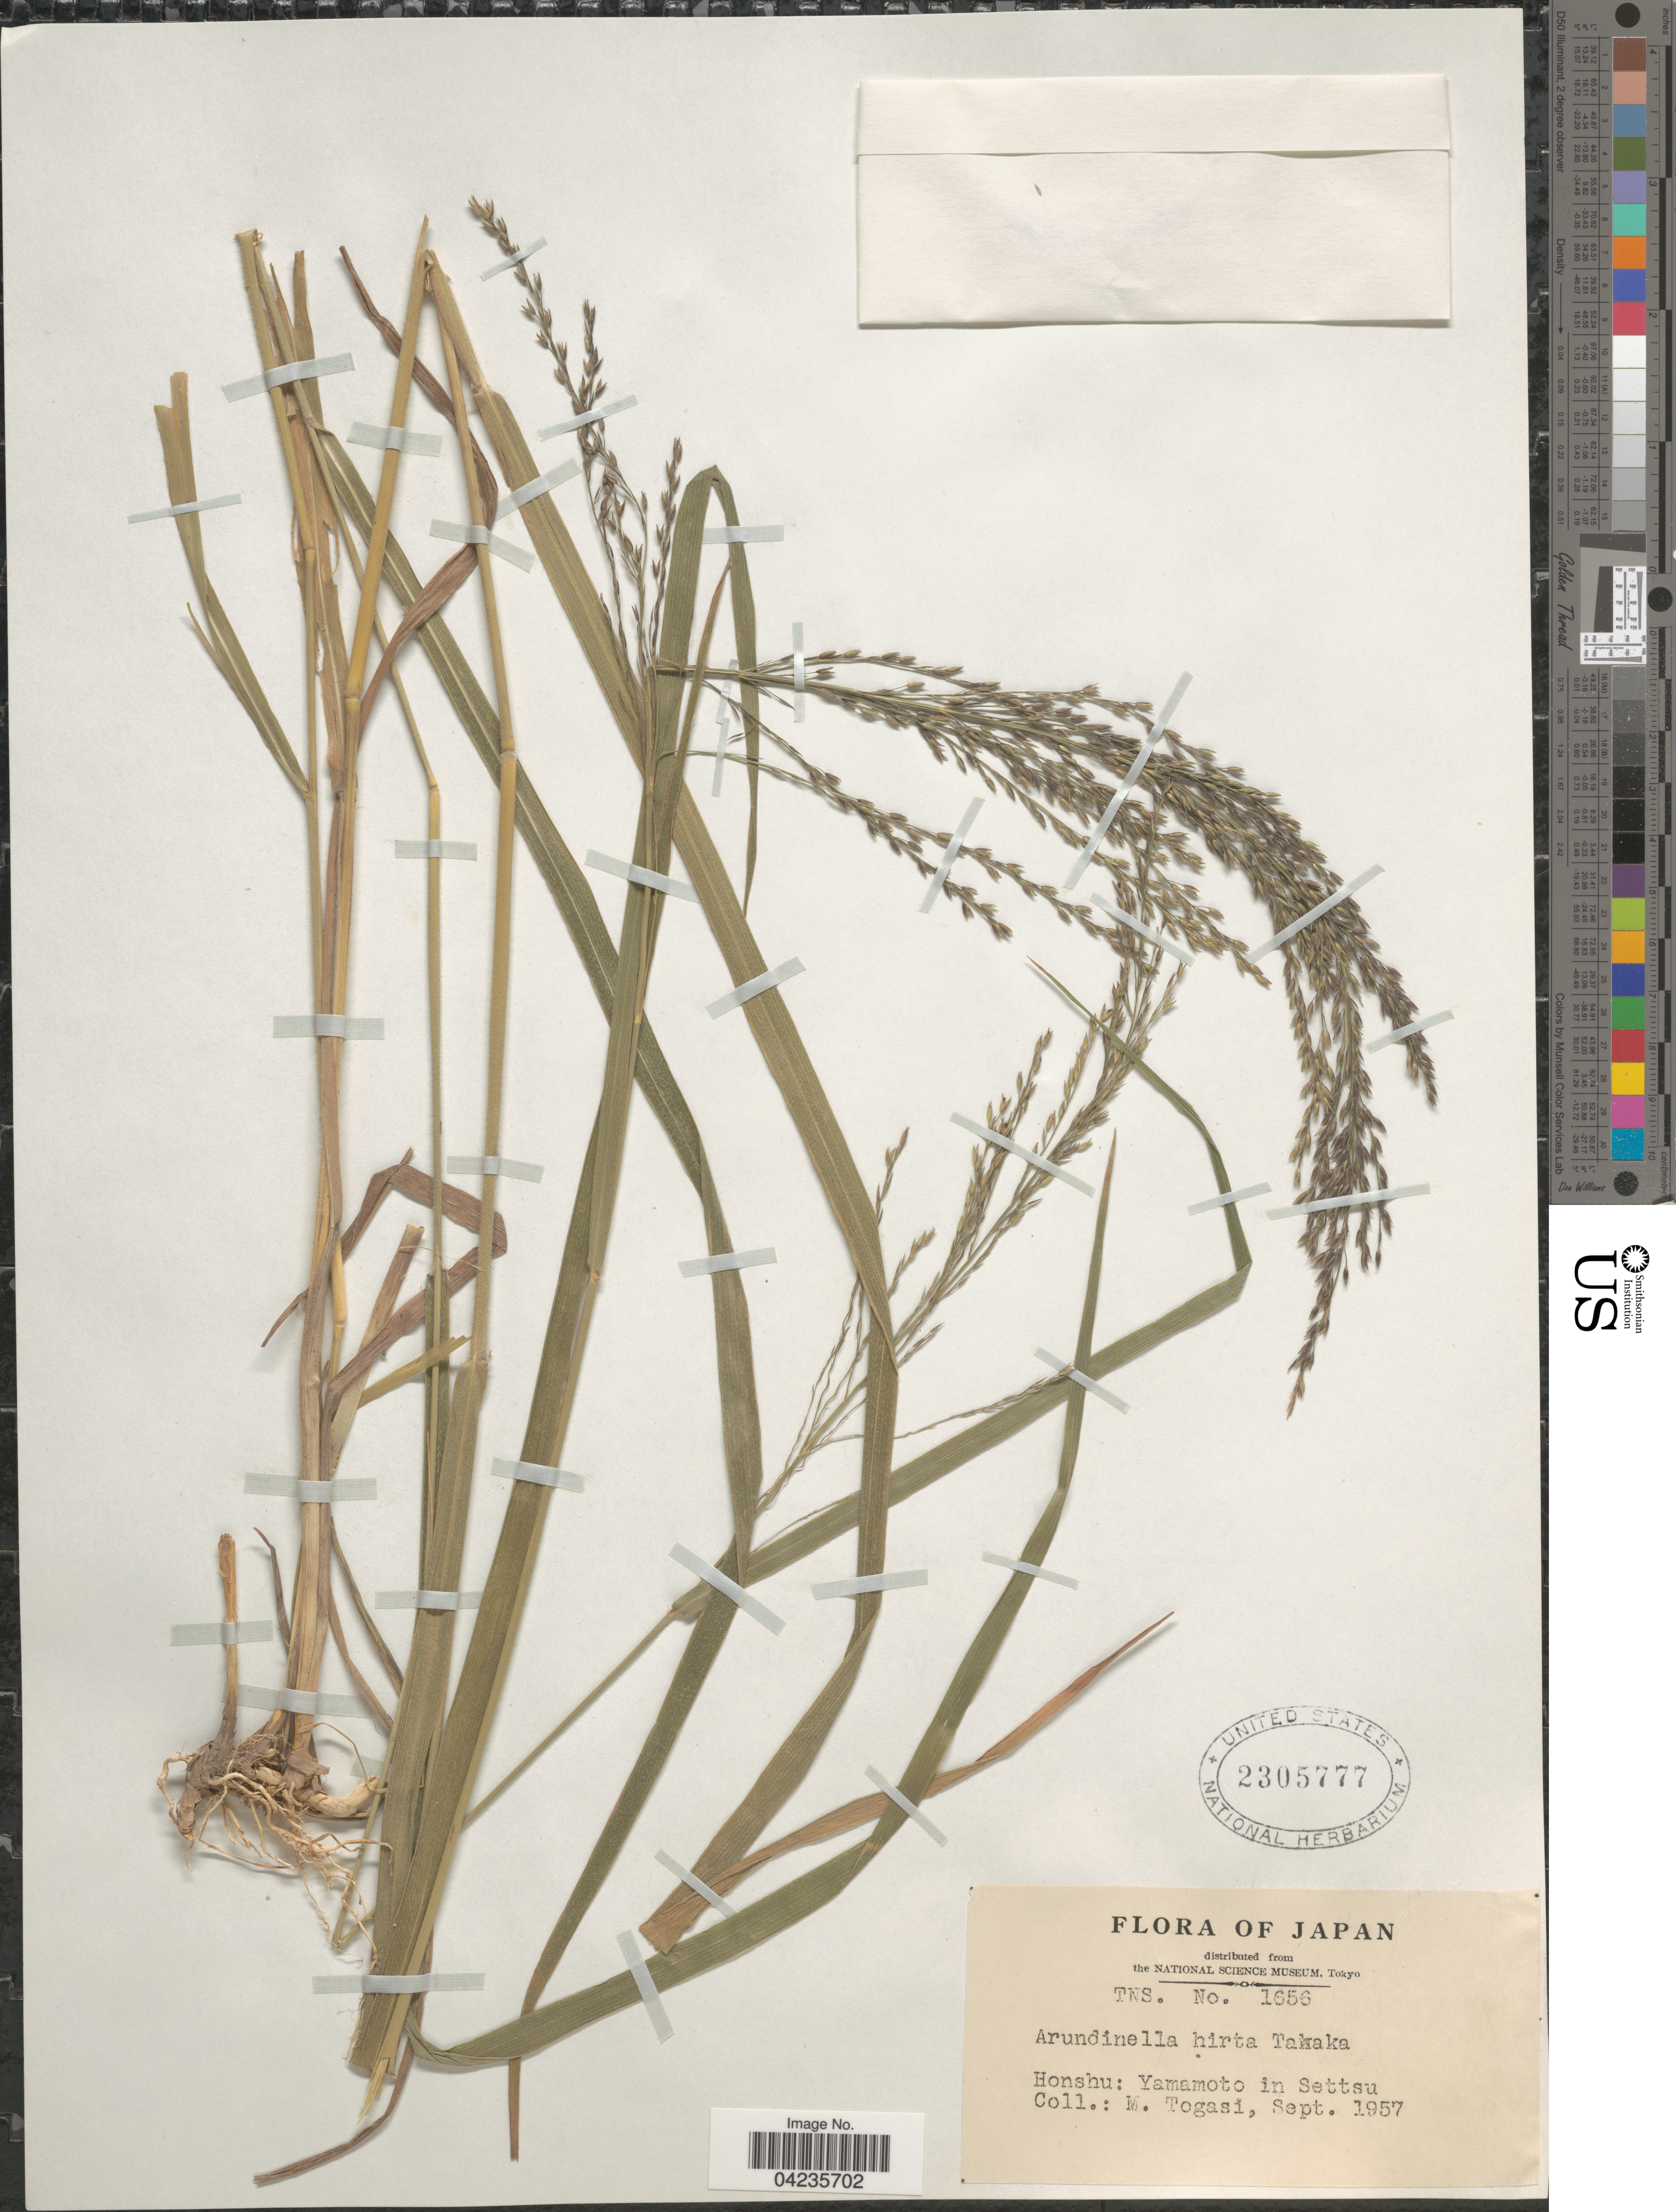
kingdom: Plantae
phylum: Tracheophyta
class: Liliopsida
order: Poales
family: Poaceae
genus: Arundinella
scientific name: Arundinella hirta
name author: (Thunb.) Tanaka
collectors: M. Togasi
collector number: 1656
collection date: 1957-09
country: Japan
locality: Honshu: Yamamoto in Settsu.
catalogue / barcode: US 2305777